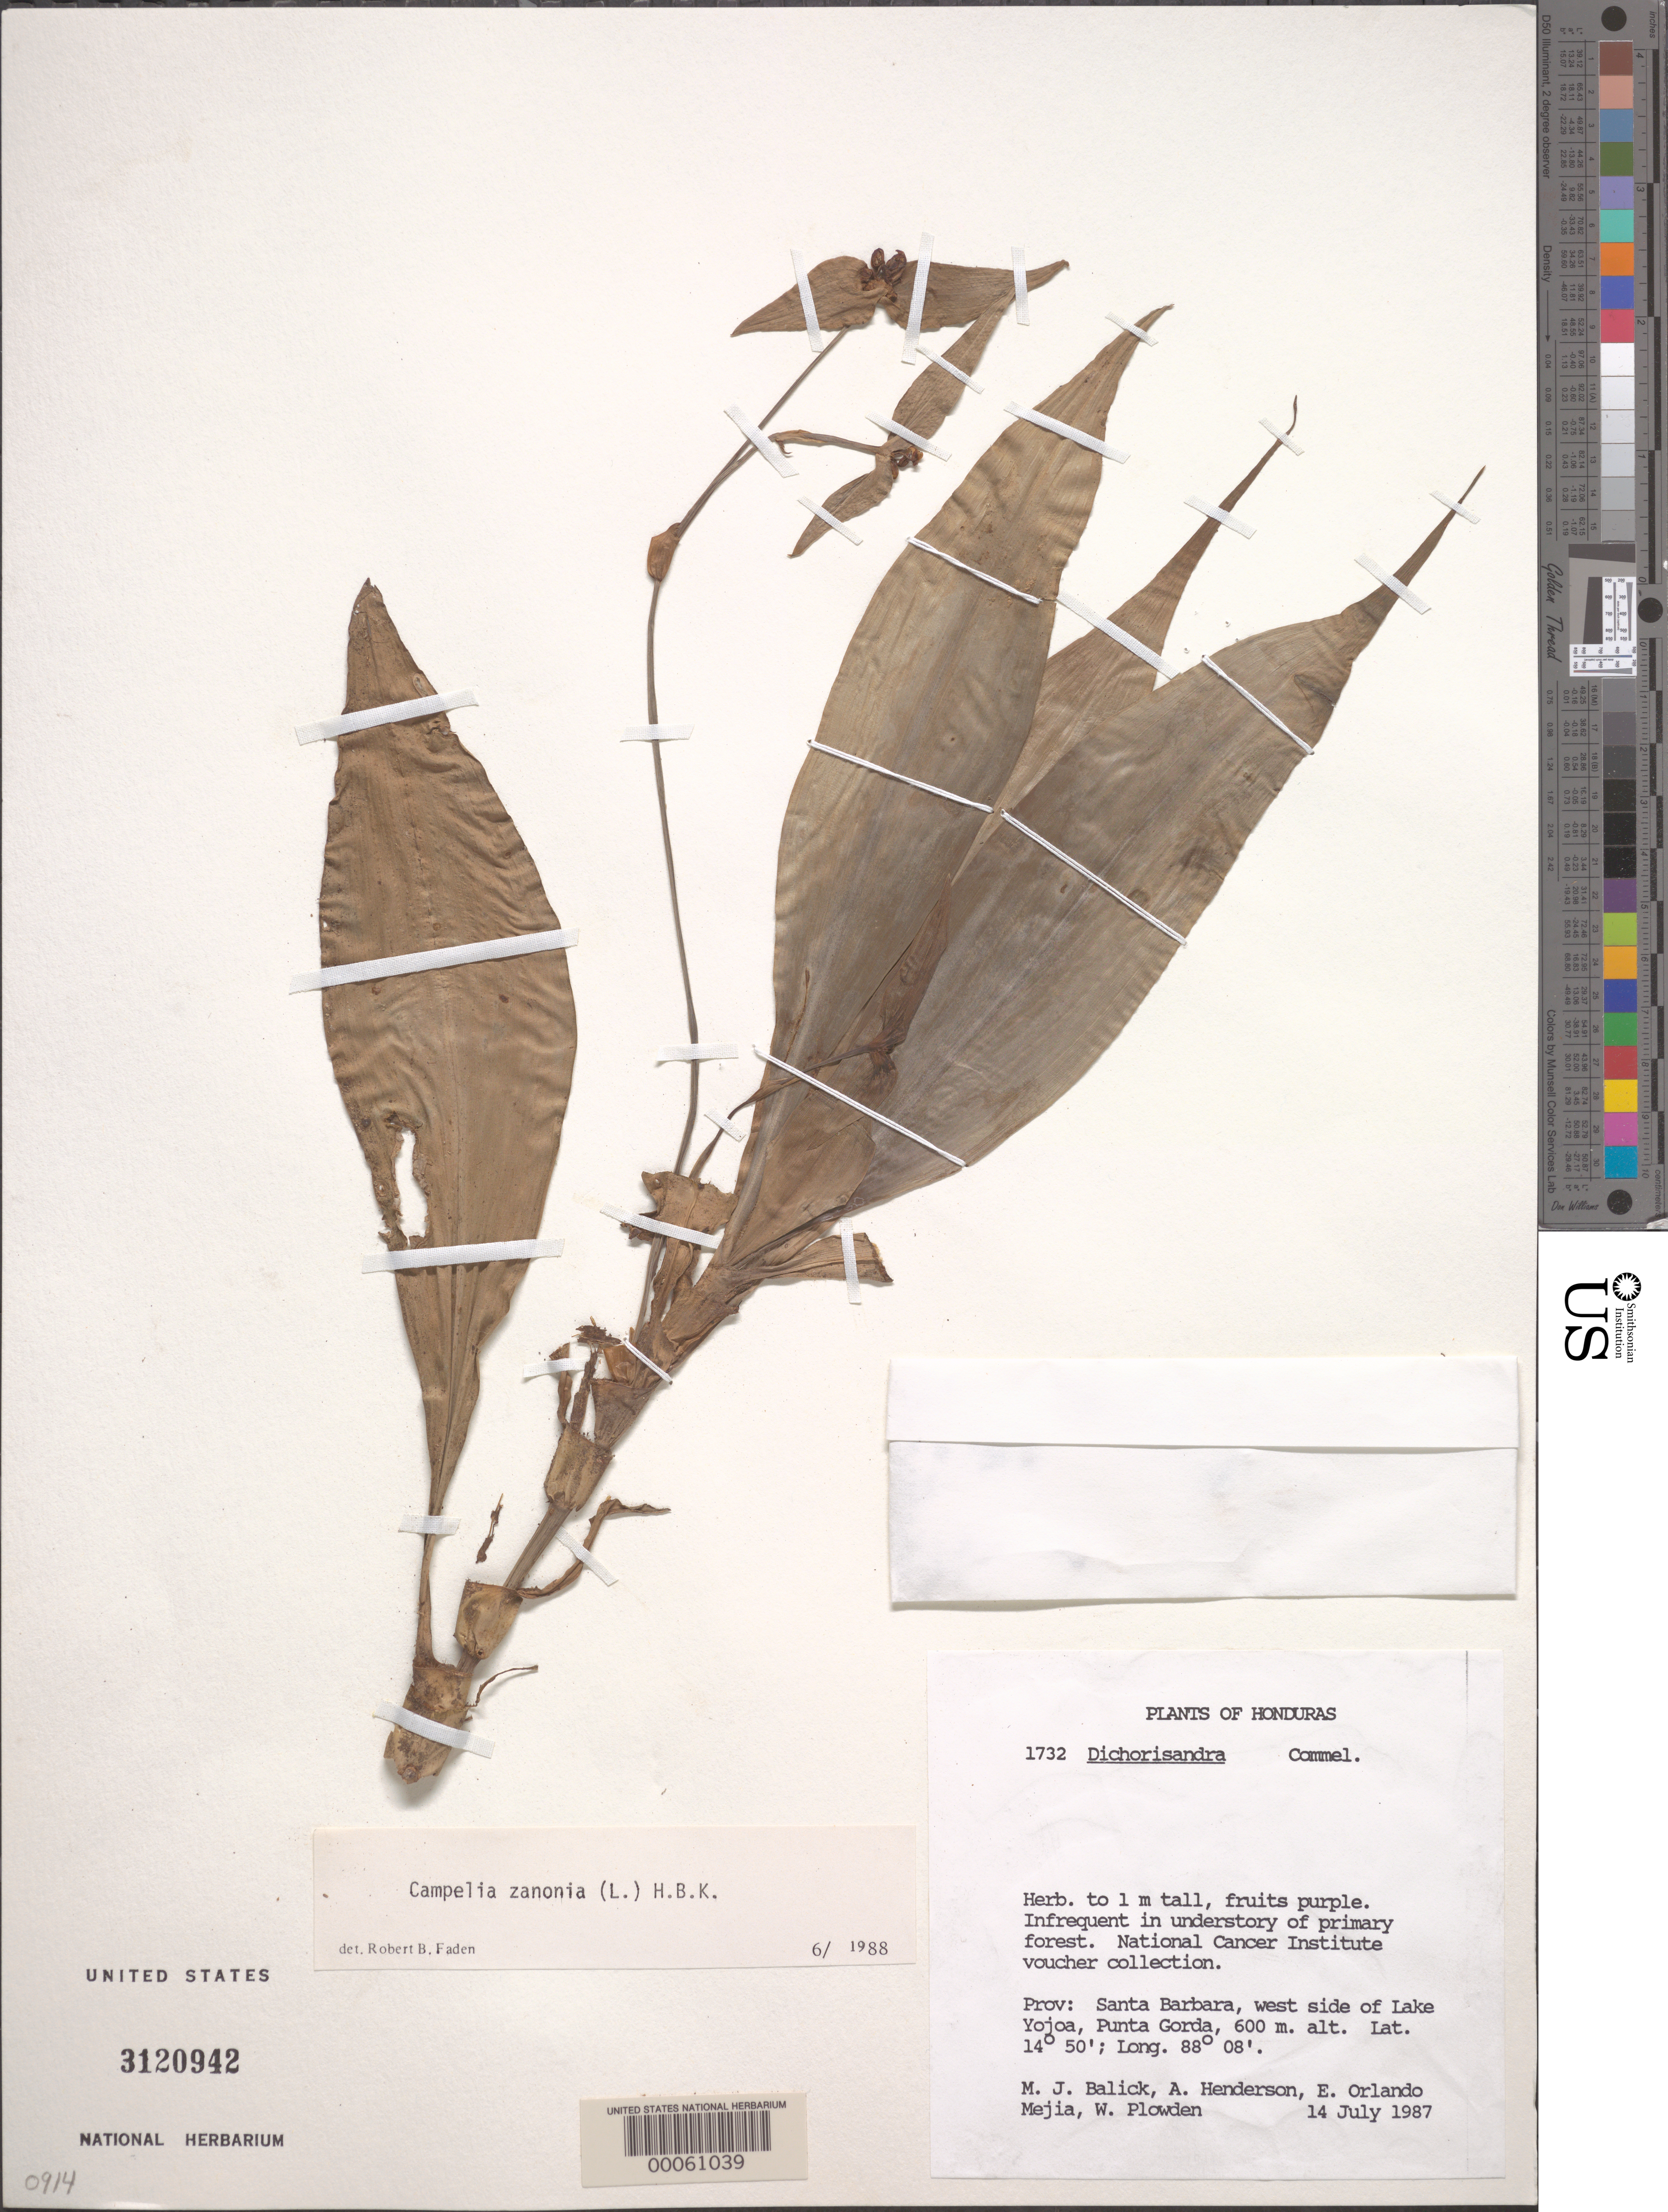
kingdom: Plantae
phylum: Tracheophyta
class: Liliopsida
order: Commelinales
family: Commelinaceae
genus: Tradescantia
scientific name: Tradescantia zanonia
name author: (L.) Sw.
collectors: M. J. Balick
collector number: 1732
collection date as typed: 14 Jul 1987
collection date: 1987-07-14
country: Honduras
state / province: Santa Bárbara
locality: W side of Lake Yojoa, Punta Gorda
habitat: Infrequent in understory of primary forest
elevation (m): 600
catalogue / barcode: US 3120942